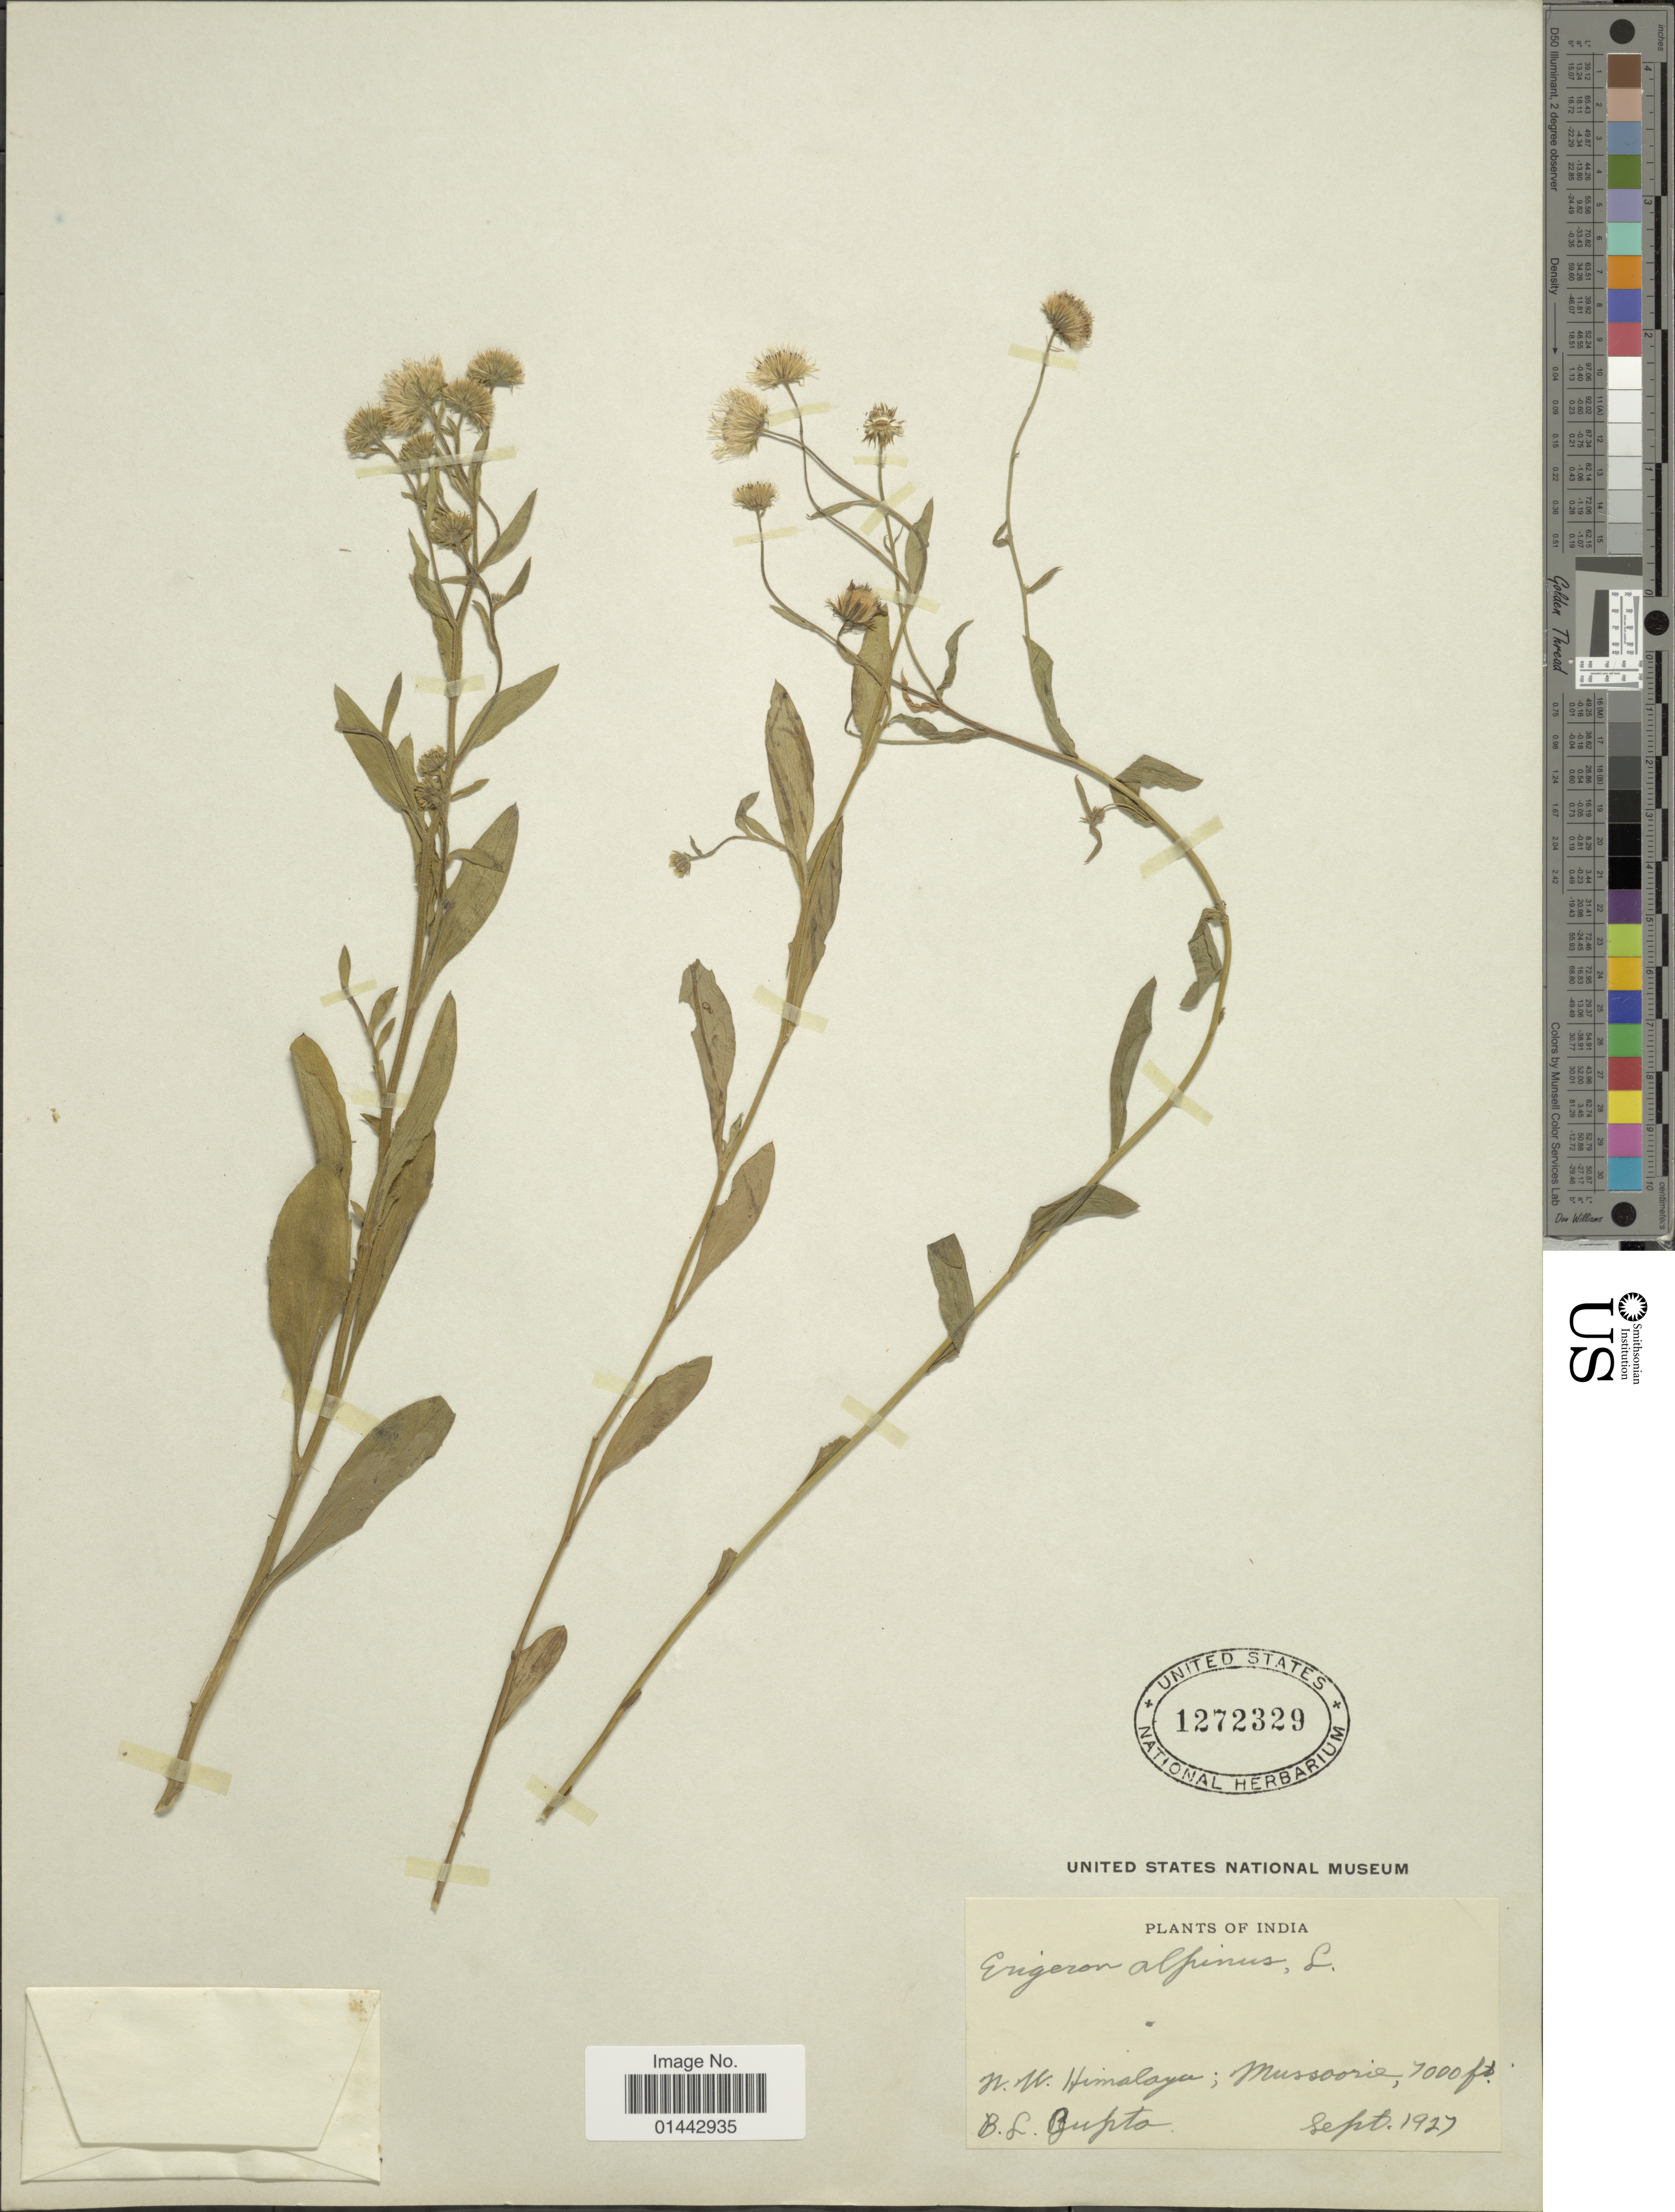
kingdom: Plantae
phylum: Tracheophyta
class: Magnoliopsida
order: Asterales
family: Asteraceae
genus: Erigeron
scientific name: Erigeron alpinus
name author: L.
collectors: B. L. Gupta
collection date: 1927-09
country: India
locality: N.W. Himalaya; Mussoorie.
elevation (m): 305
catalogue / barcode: US 1272329